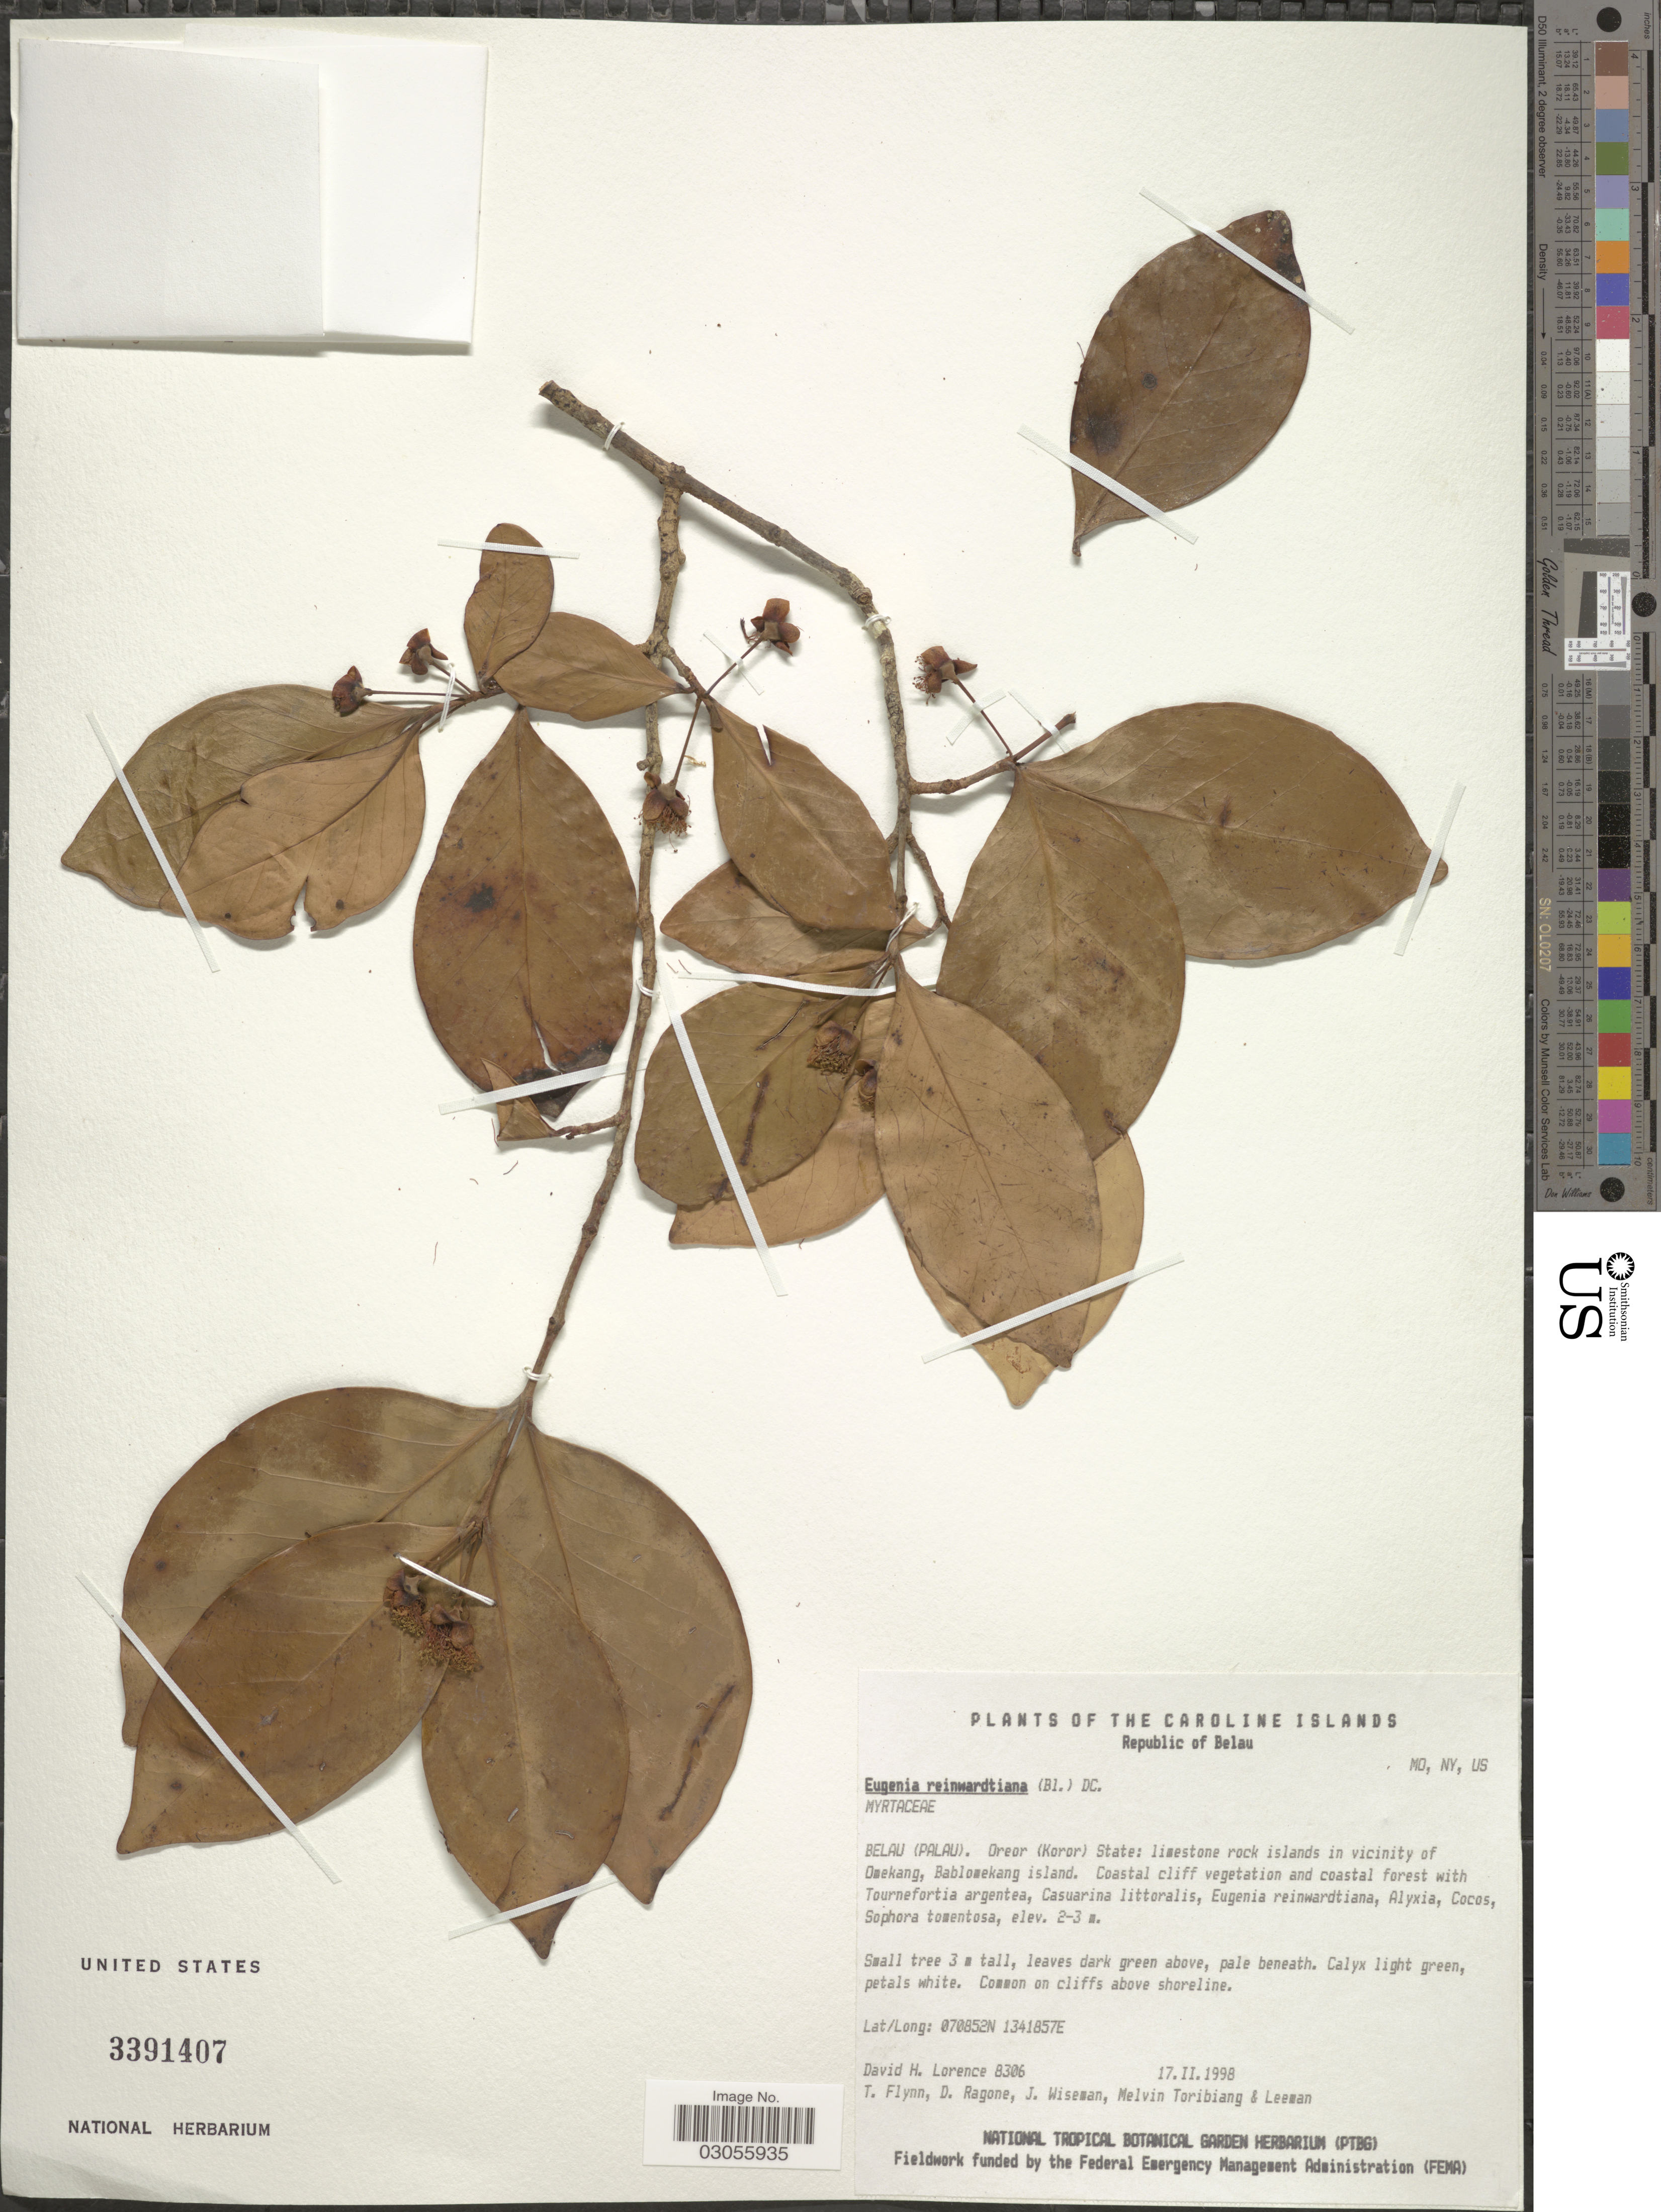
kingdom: Plantae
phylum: Tracheophyta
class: Magnoliopsida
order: Myrtales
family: Myrtaceae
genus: Eugenia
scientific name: Eugenia reinwardtiana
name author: (Blume) DC.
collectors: D. Lorence, T. Flynn, D. Ragone, J. Wiseman & et al.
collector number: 8306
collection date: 1998-02-17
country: Palau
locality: (Palau). Oreor (Koror) State: limestone rock islands in vicinity of Omekang, Bablomekang island.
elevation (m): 2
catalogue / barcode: US 3391407